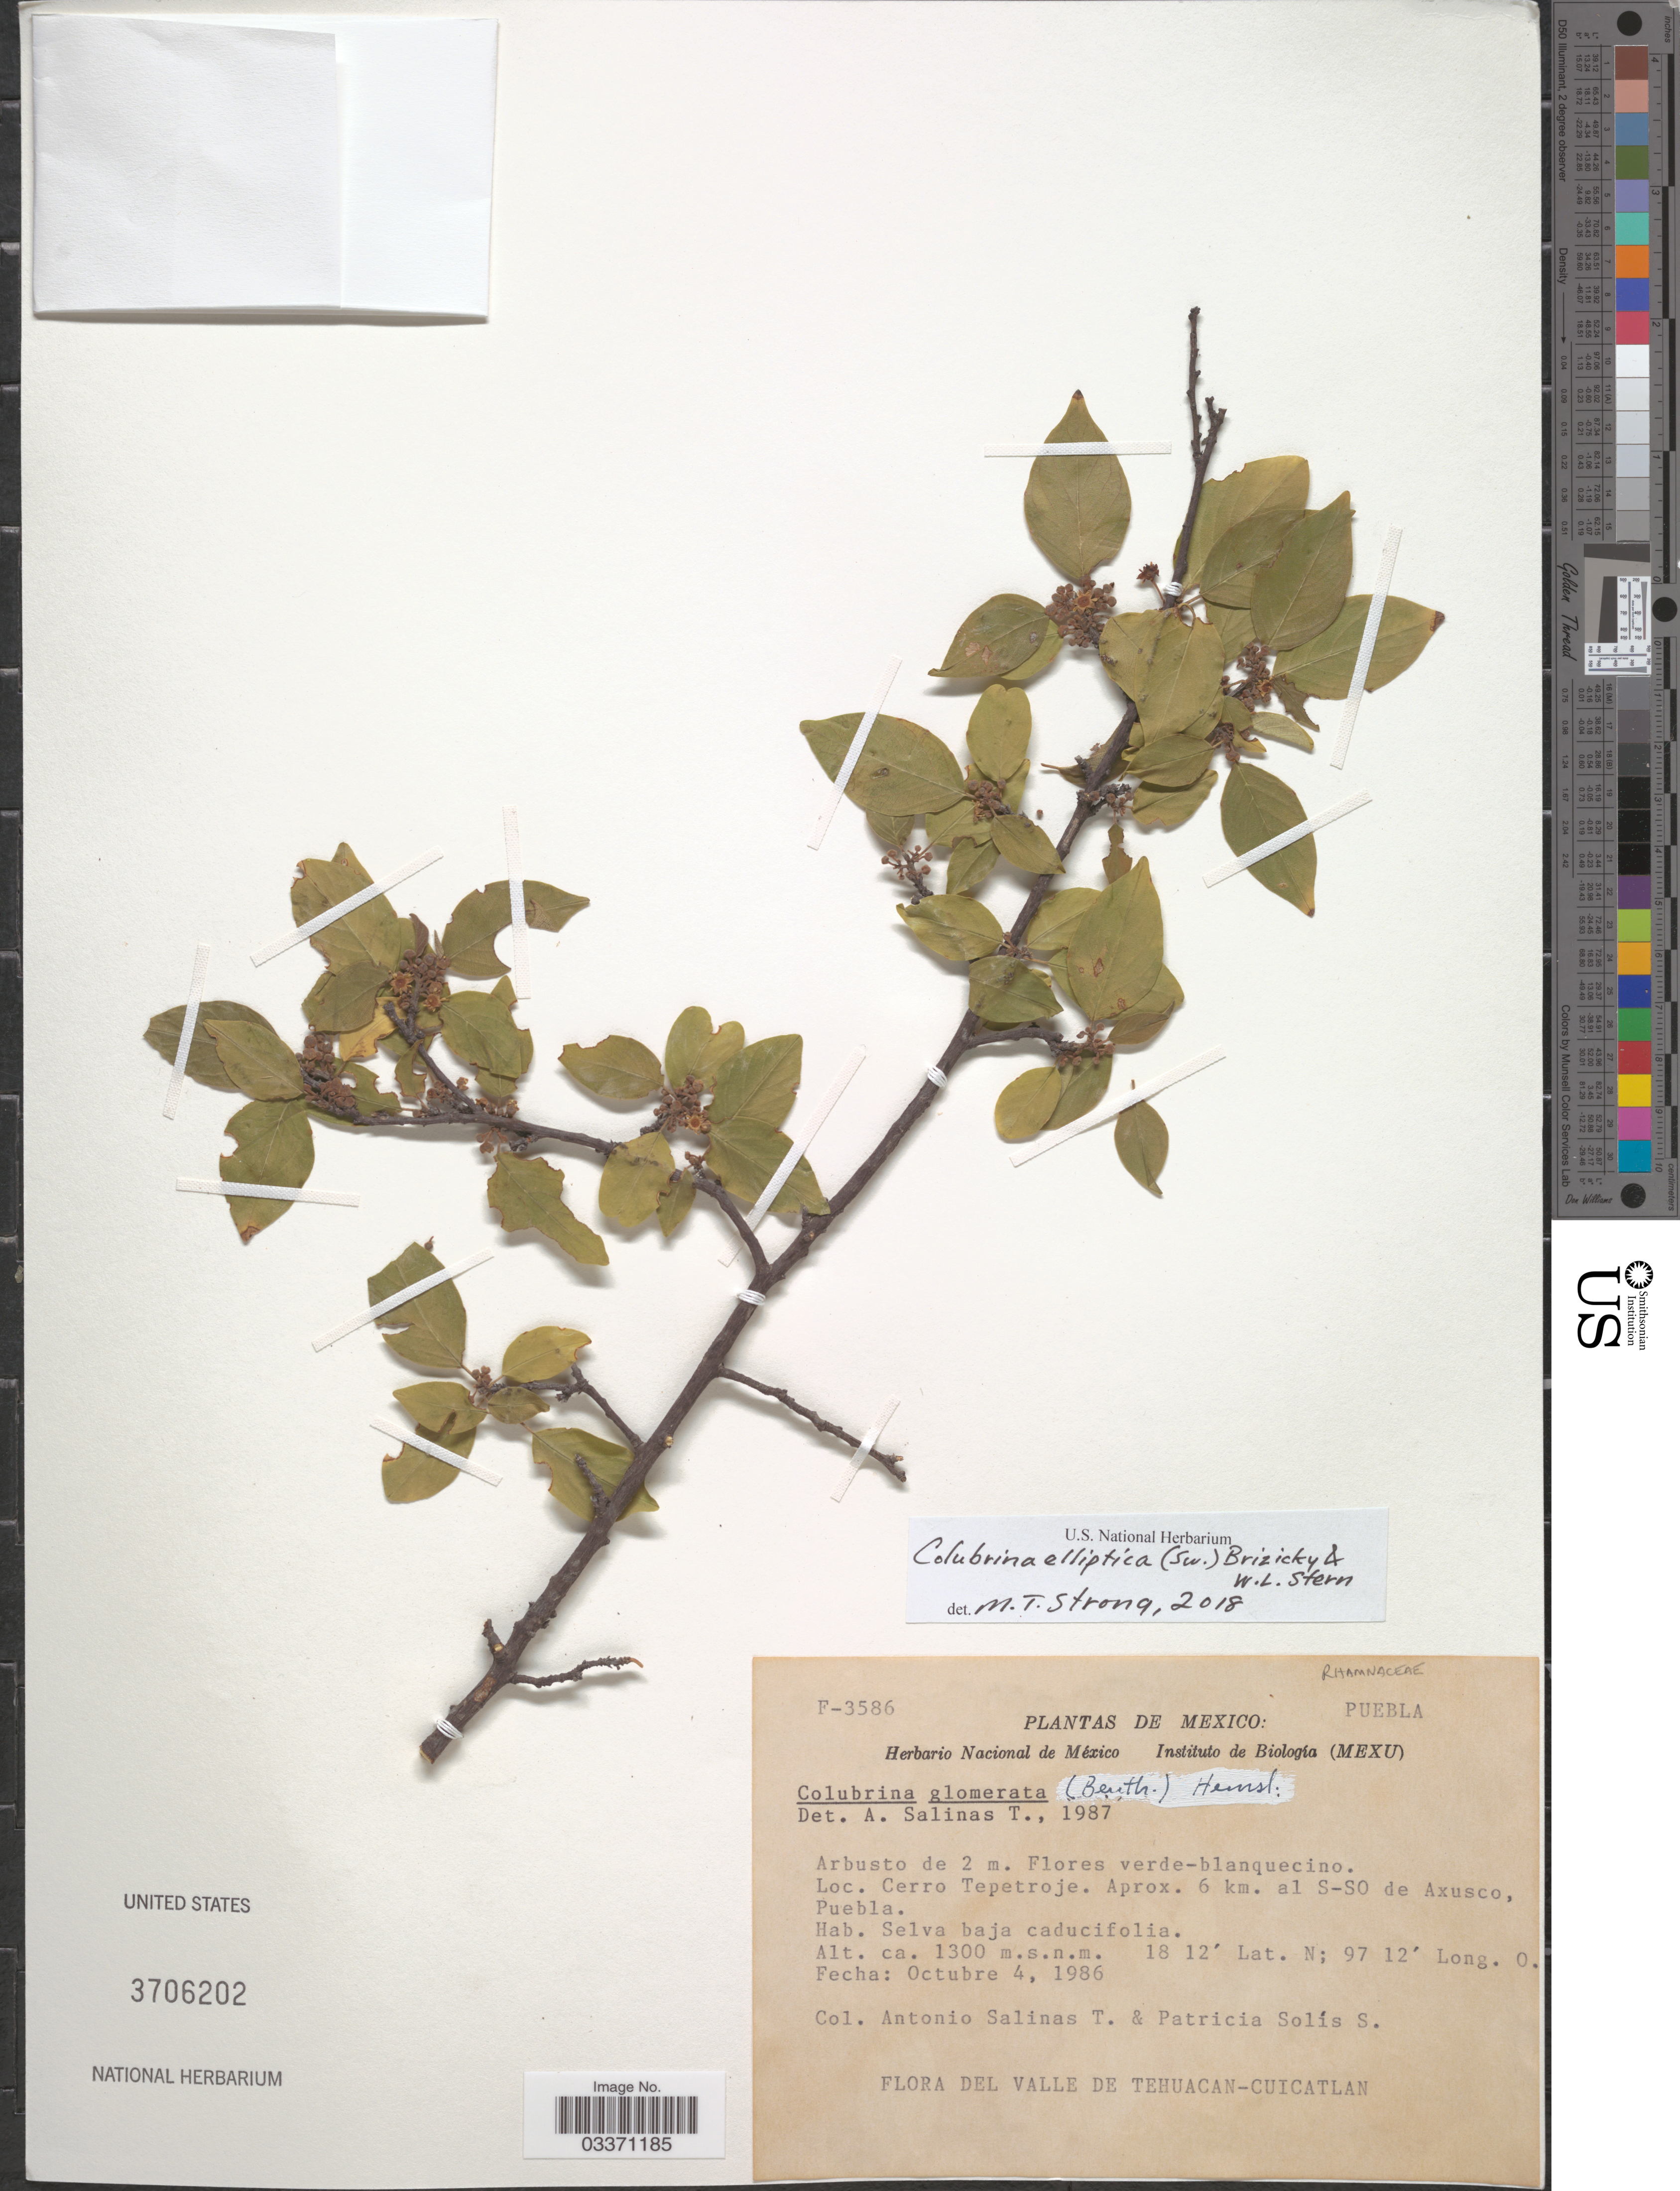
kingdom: Plantae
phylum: Tracheophyta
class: Magnoliopsida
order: Rosales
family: Rhamnaceae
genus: Colubrina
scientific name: Colubrina elliptica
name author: (Sw.) Brizicky & W.L. Stern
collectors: A. Salinas T. & P. Solis S.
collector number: F-3586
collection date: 1986-10-04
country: Mexico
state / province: Puebla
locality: Cerro Tepetroje. Aprox. 6 km. al S-SO de Axusco.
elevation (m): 1300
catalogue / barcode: US 3706202